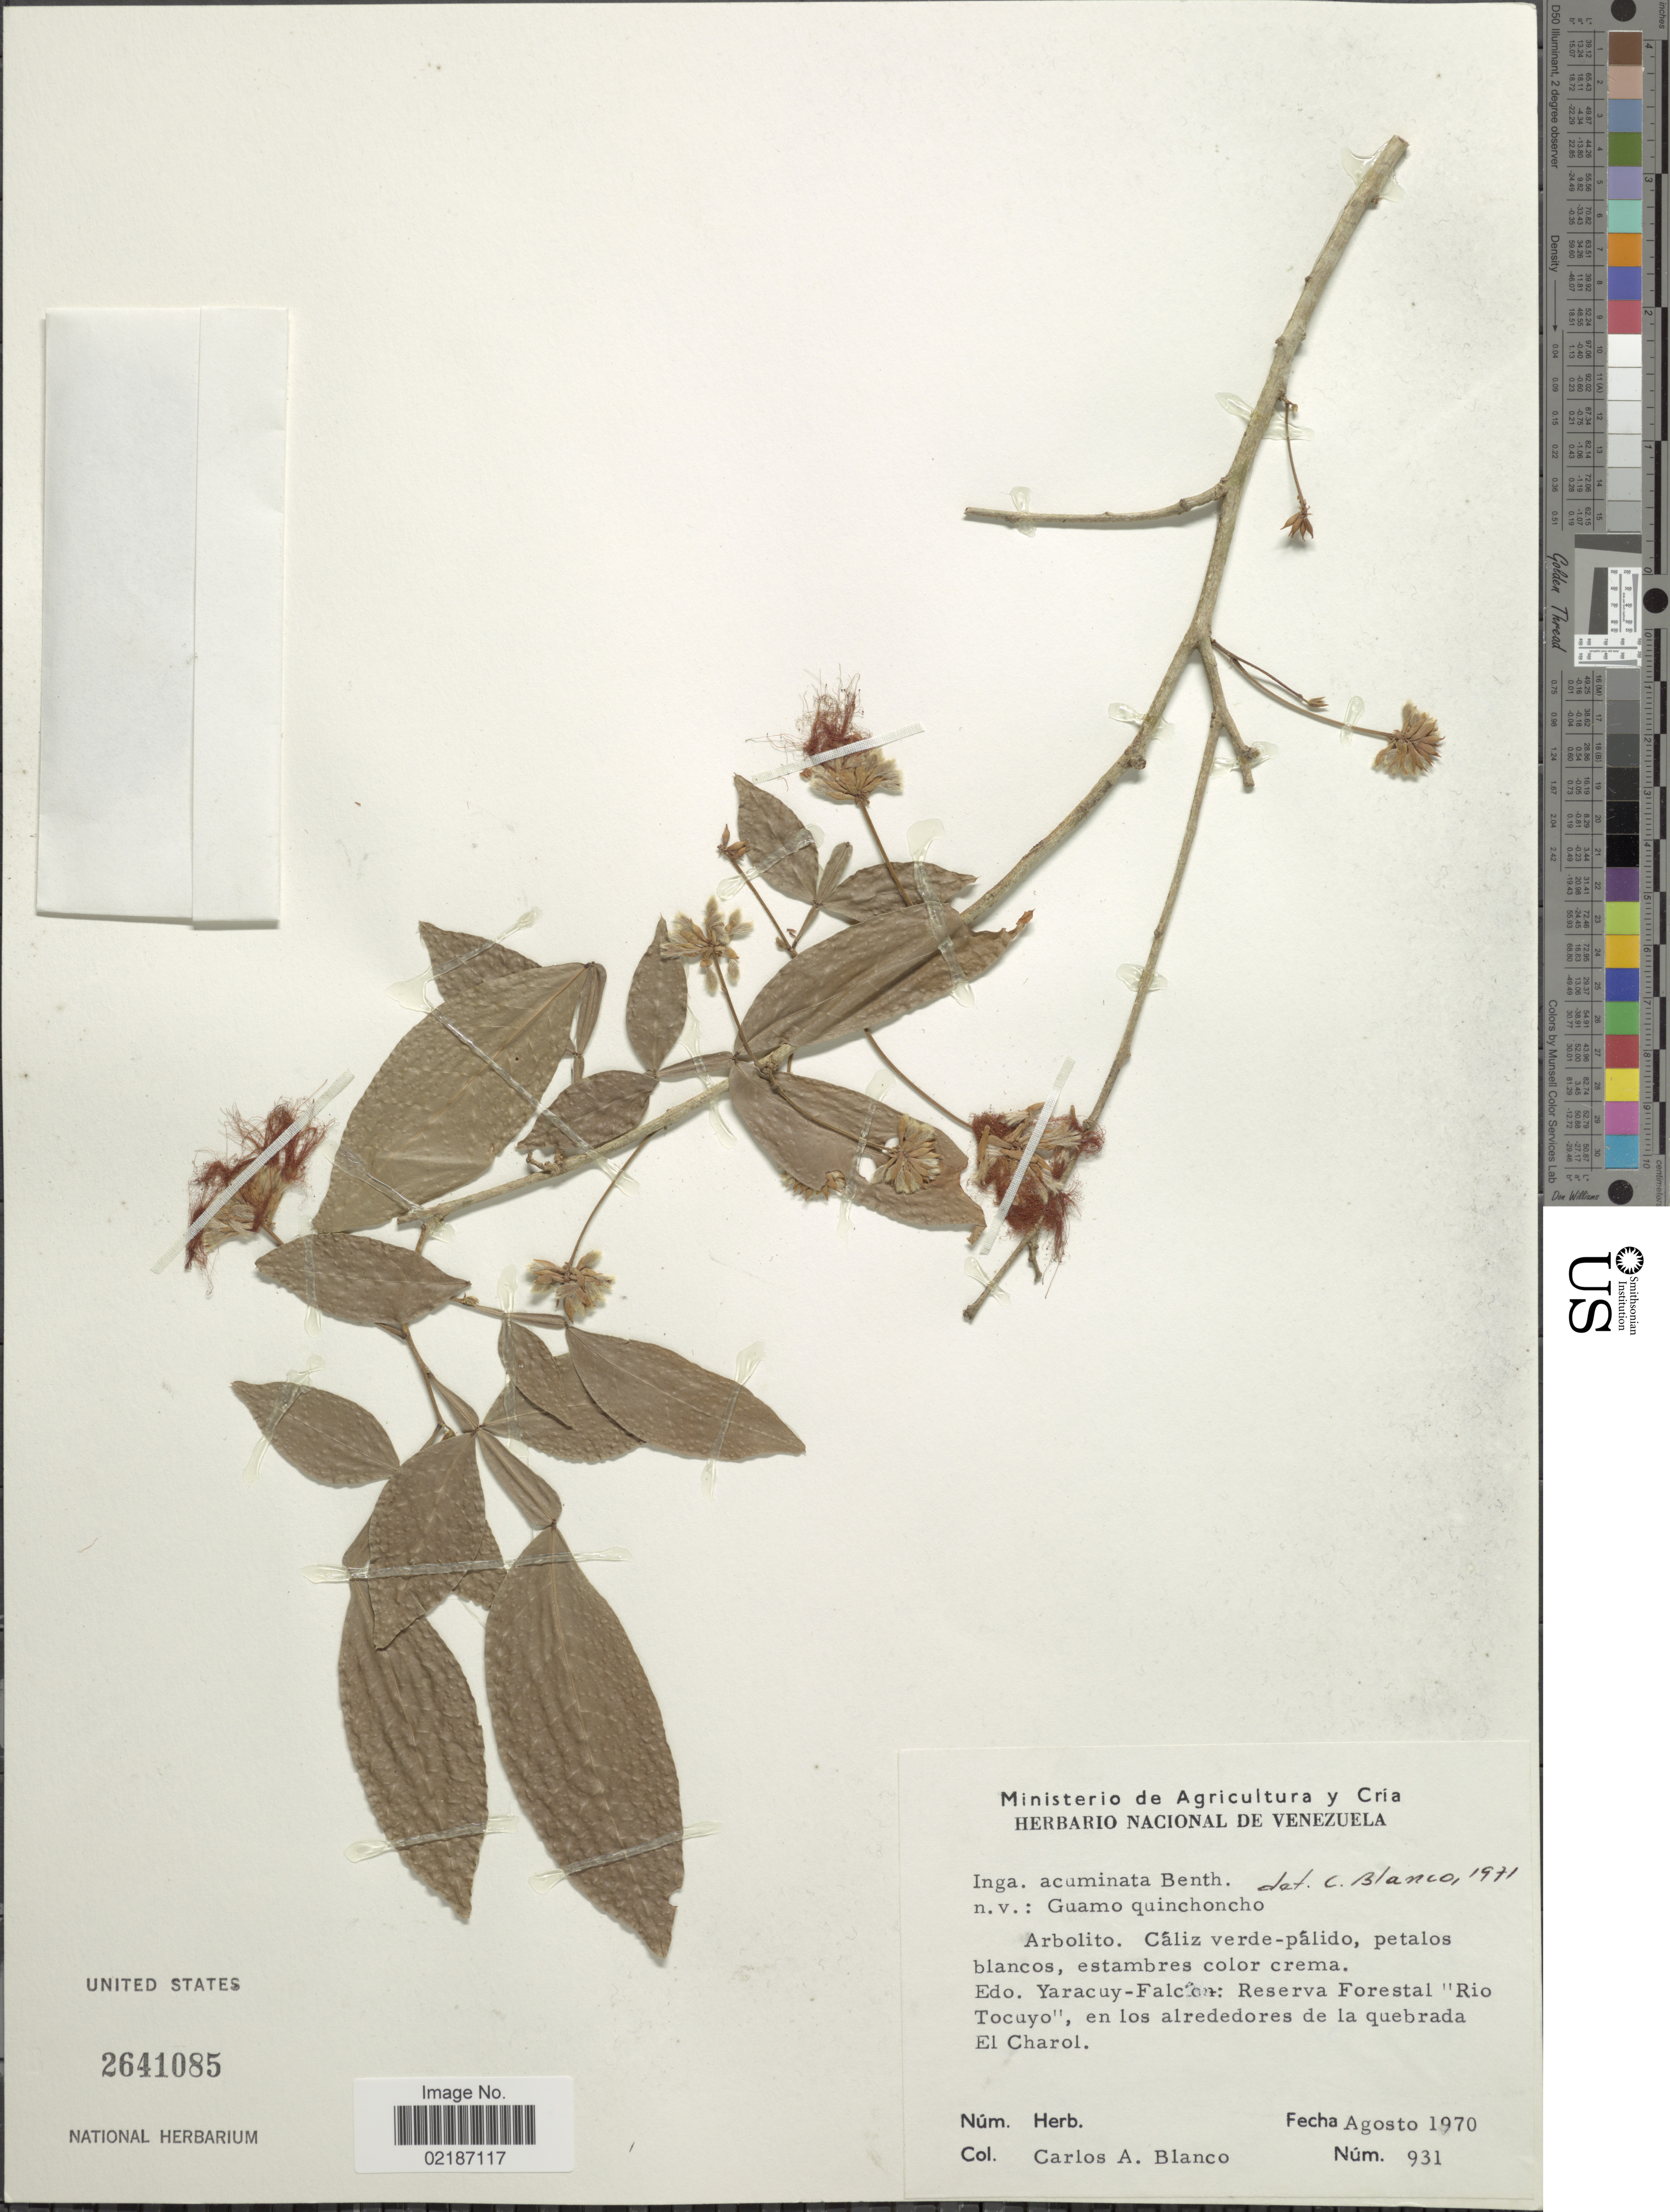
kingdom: Plantae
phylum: Tracheophyta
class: Magnoliopsida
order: Fabales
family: Fabaceae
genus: Inga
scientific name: Inga acuminata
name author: Benth.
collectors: C. A. Blanco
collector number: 931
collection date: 1970-08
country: Venezuela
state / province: Yaracuy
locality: Yaracuy-Falcón: Reserva Forestal "Rio Tocuyo", en los alrededores de la quebrada El Charol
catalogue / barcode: US 2641085